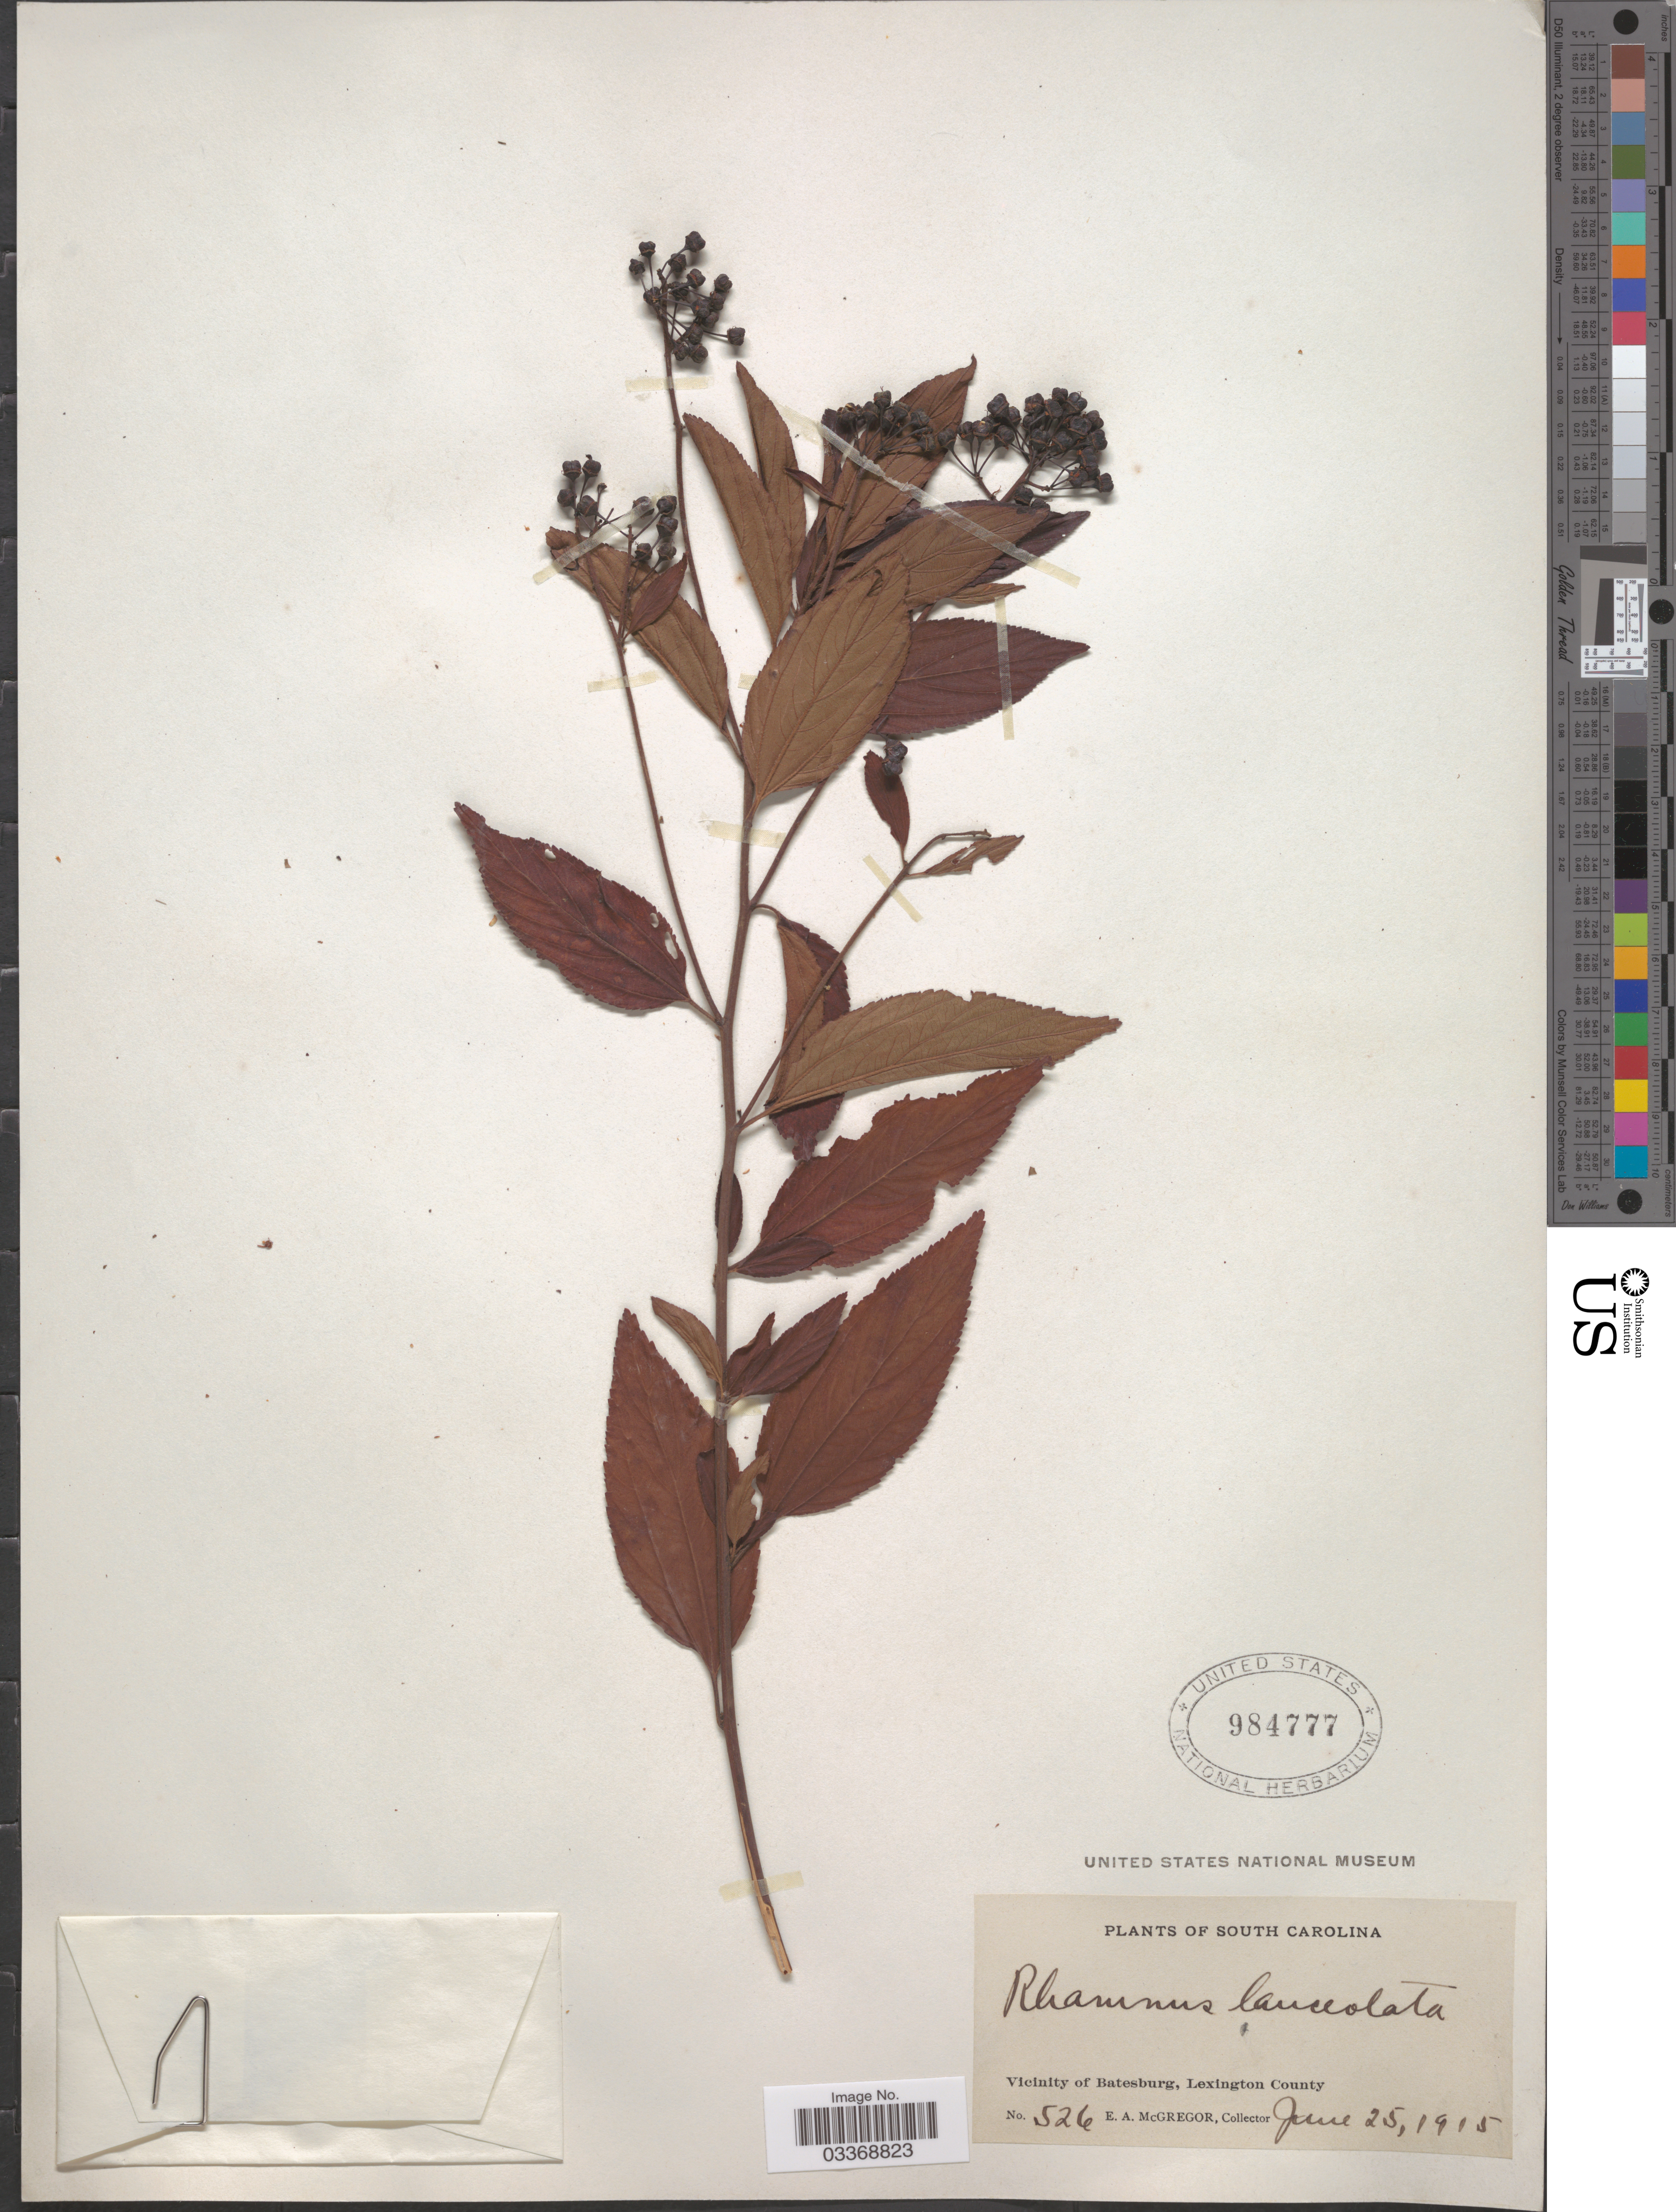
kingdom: Plantae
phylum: Tracheophyta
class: Magnoliopsida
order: Rosales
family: Rhamnaceae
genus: Ceanothus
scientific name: Ceanothus americanus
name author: L.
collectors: E. A. McGregor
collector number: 526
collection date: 1915-06-25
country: United States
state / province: South Carolina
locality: Vicinity of Batesburg, Lexington County.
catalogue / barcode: US 984777